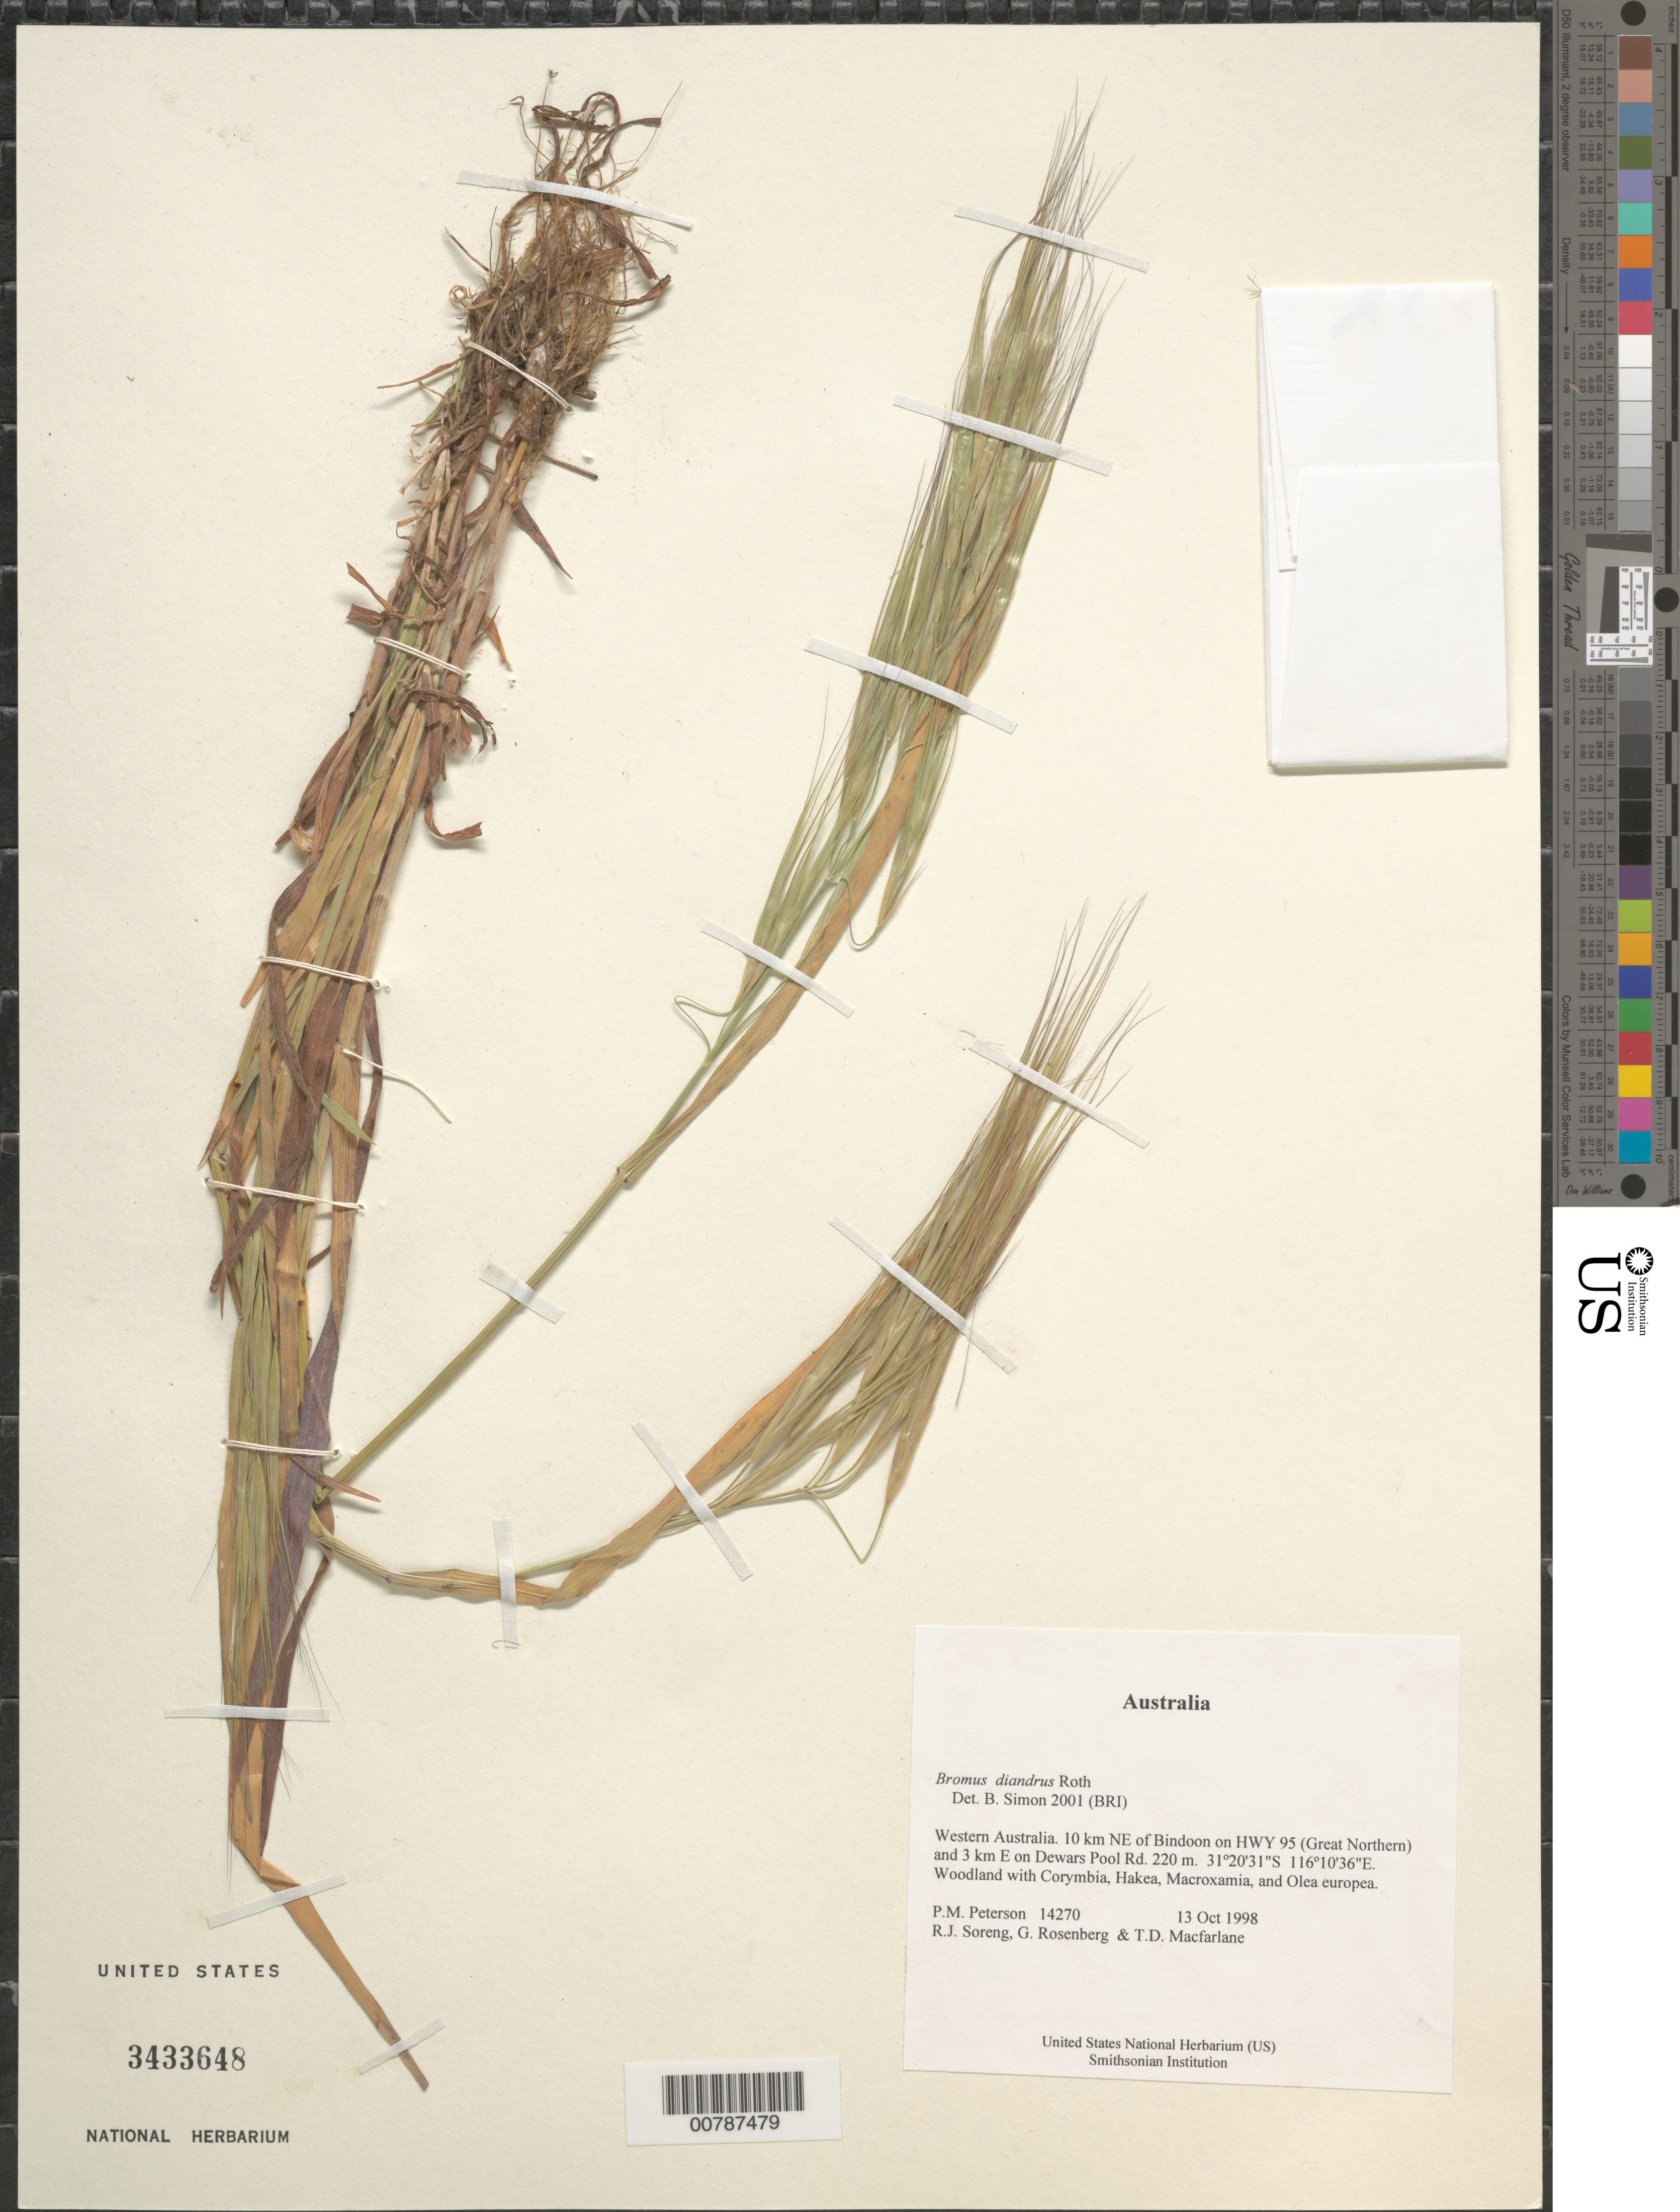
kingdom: Plantae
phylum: Tracheophyta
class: Liliopsida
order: Poales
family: Poaceae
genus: Bromus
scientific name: Bromus diandrus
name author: Roth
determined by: Simon, B.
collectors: P. M. Peterson, R. J. Soreng, G. Rosenberg & T. Macfarlane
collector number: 14270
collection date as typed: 13 Oct 1998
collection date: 1998-10-13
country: Australia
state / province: Western Australia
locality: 10 km NE of Bindoon on HWY 95 (Great Northern) and 3 km E on Dewars Pool Rd.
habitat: Woodland with Corymbia, Hakea, Macroxamia, and Olea europea.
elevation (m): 220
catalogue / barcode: US 3433648